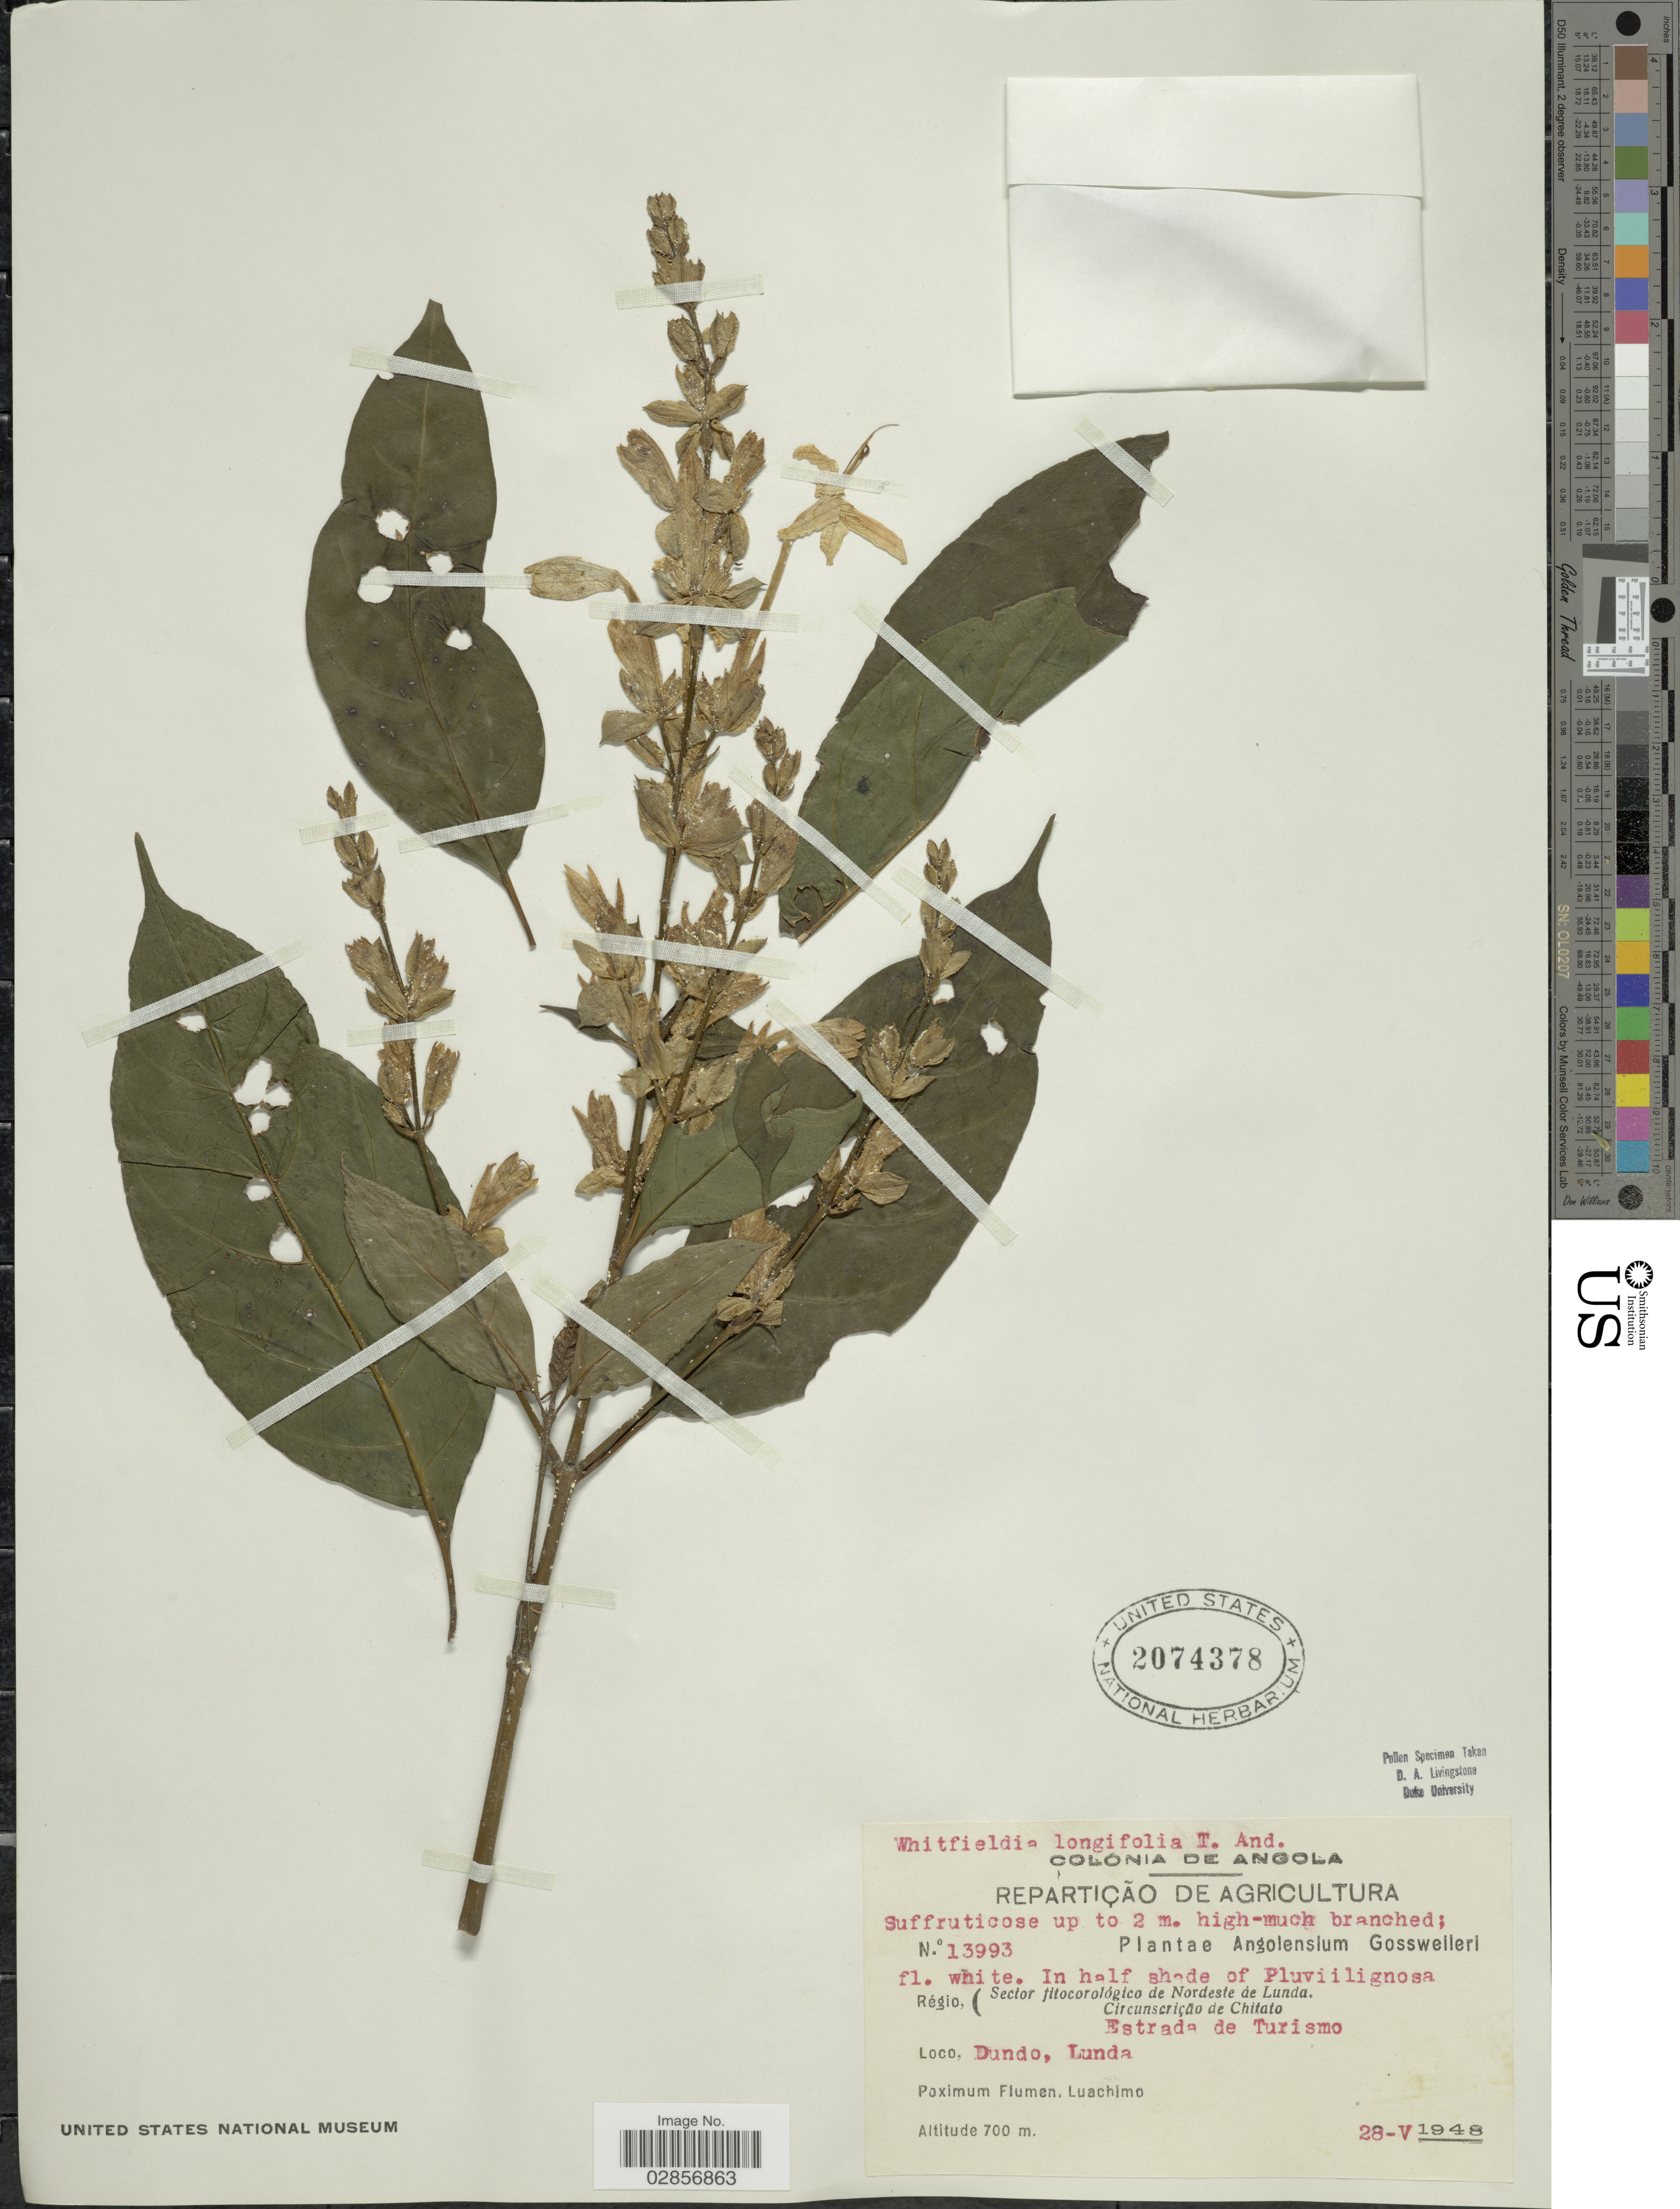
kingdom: Plantae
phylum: Tracheophyta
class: Magnoliopsida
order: Lamiales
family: Acanthaceae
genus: Whitfieldia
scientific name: Whitfieldia longifolia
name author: T. Anderson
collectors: -. Gossweiler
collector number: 13993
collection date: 1948-05-28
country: Angola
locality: Colónia de Angola. Régio, (Sector fitocotológico de Nordeste de Lunda. Circunscrição de Chitato. Estarda de Turismo. Dundo, Lunda. Proximen Flumen. Luachimo.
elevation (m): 700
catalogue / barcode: US 2074378